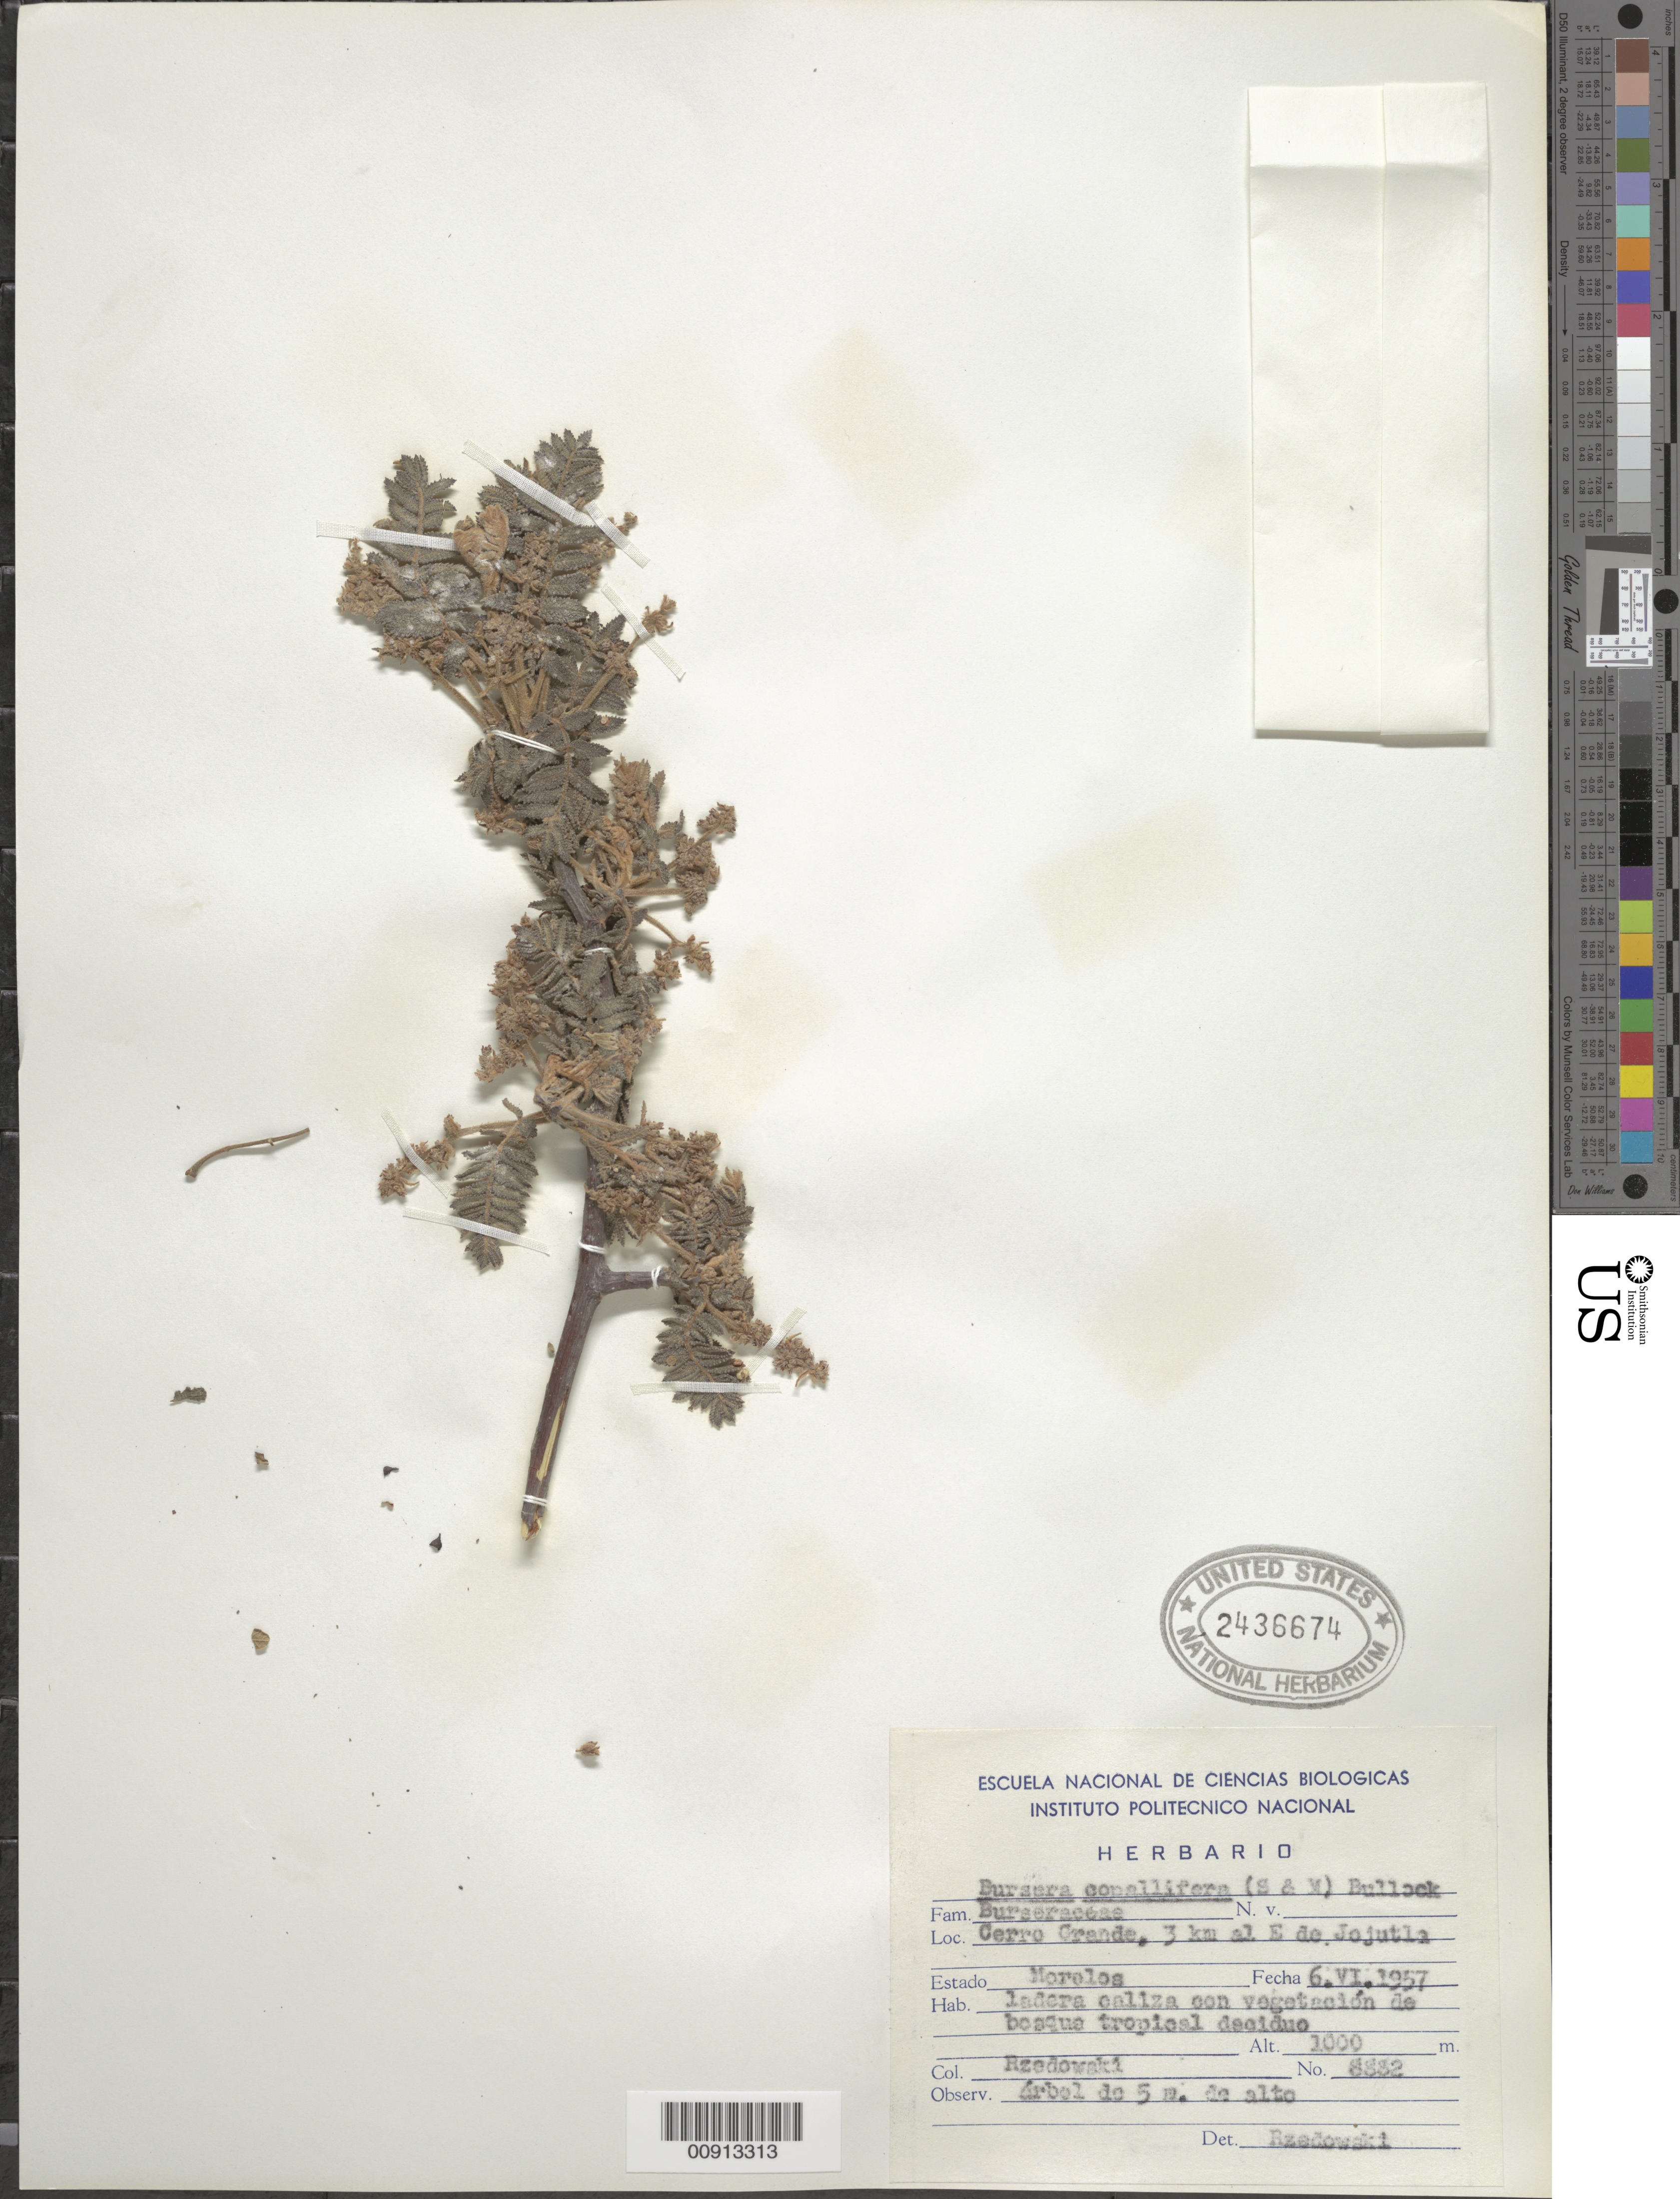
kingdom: Plantae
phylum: Tracheophyta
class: Magnoliopsida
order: Sapindales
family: Burseraceae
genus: Bursera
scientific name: Bursera copallifera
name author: (Moc. & Sessé ex DC.) Bullock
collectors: J. Rzedowski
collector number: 8882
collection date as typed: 06 Jun 1957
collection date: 1957-06-06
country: Mexico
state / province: Morelos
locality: Cerro Grande, 3 km. al E de Jojutla, Estado Morelos.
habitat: Ladera caliza con vegetación de bosque tropical deciduo.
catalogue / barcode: US 2436674